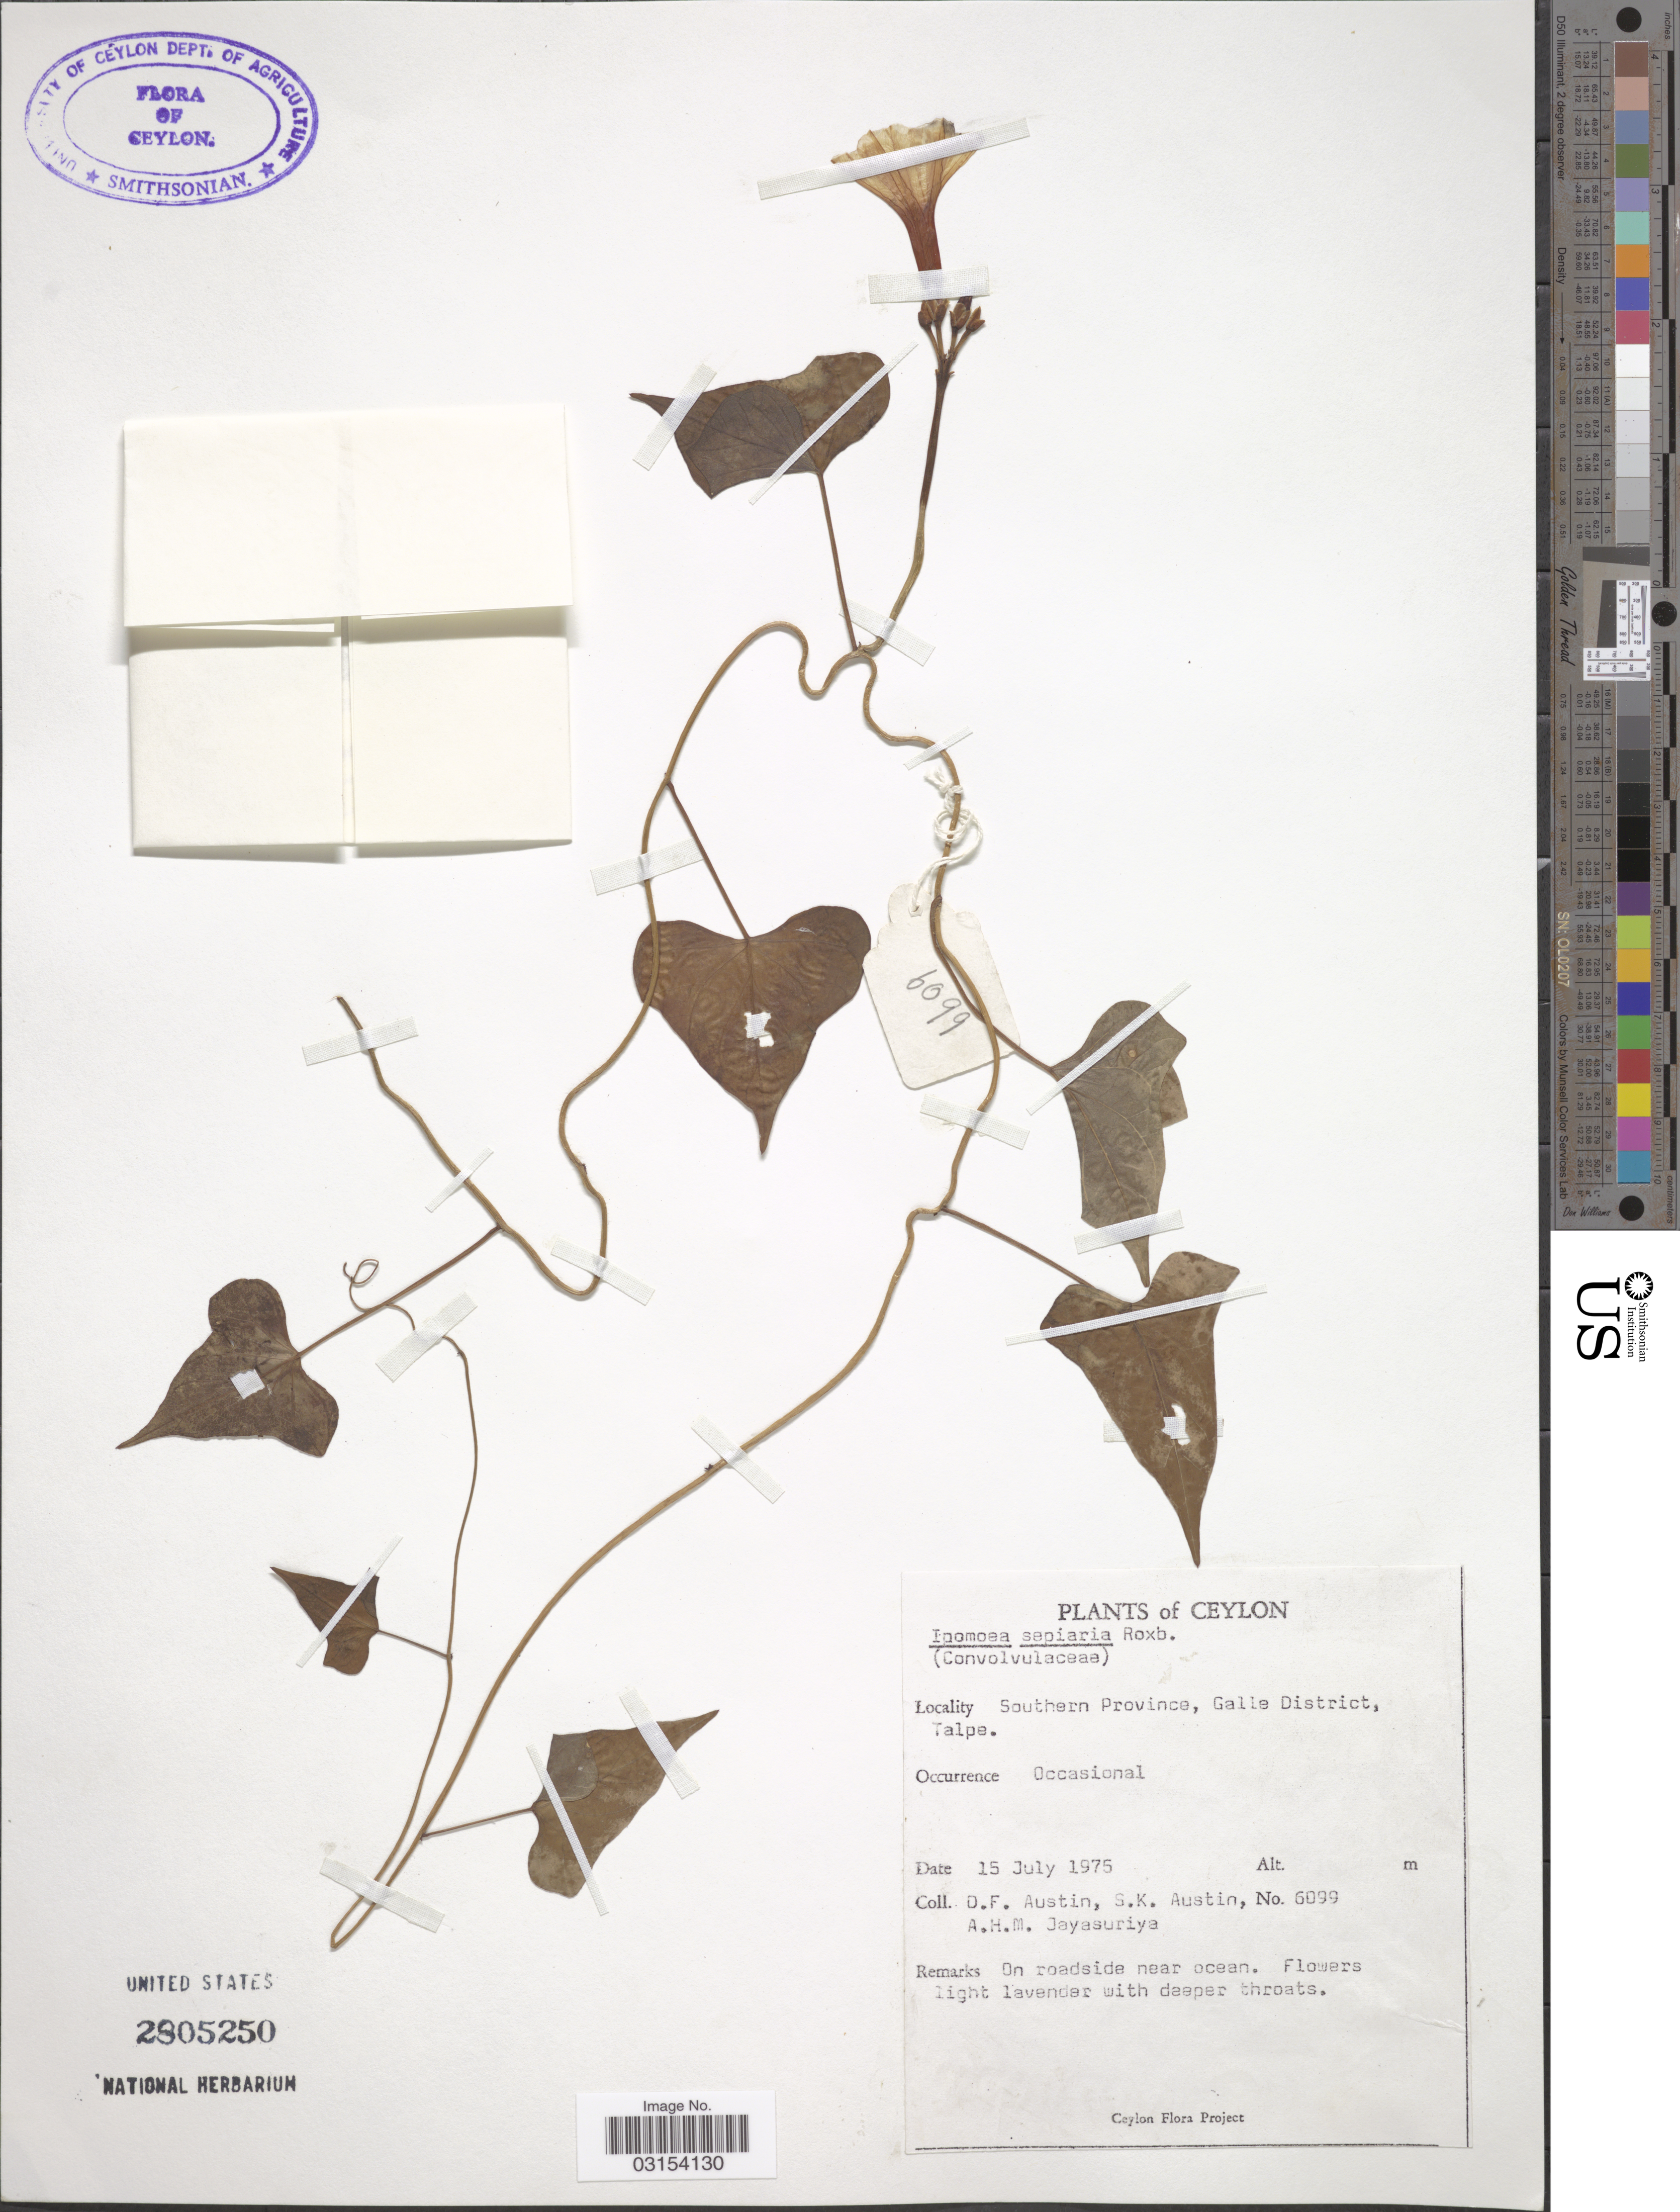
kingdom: Plantae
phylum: Tracheophyta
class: Magnoliopsida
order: Solanales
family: Convolvulaceae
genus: Ipomoea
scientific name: Ipomoea sepiaria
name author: Koenig ex Roxb.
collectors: D. Austin, S. Austin & A. H. Jayasuriya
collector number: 6099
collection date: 1975-07-15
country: Sri Lanka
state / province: Southern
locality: Ceylon, Southern Province, Galle District, Talpe.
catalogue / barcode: US 2805250